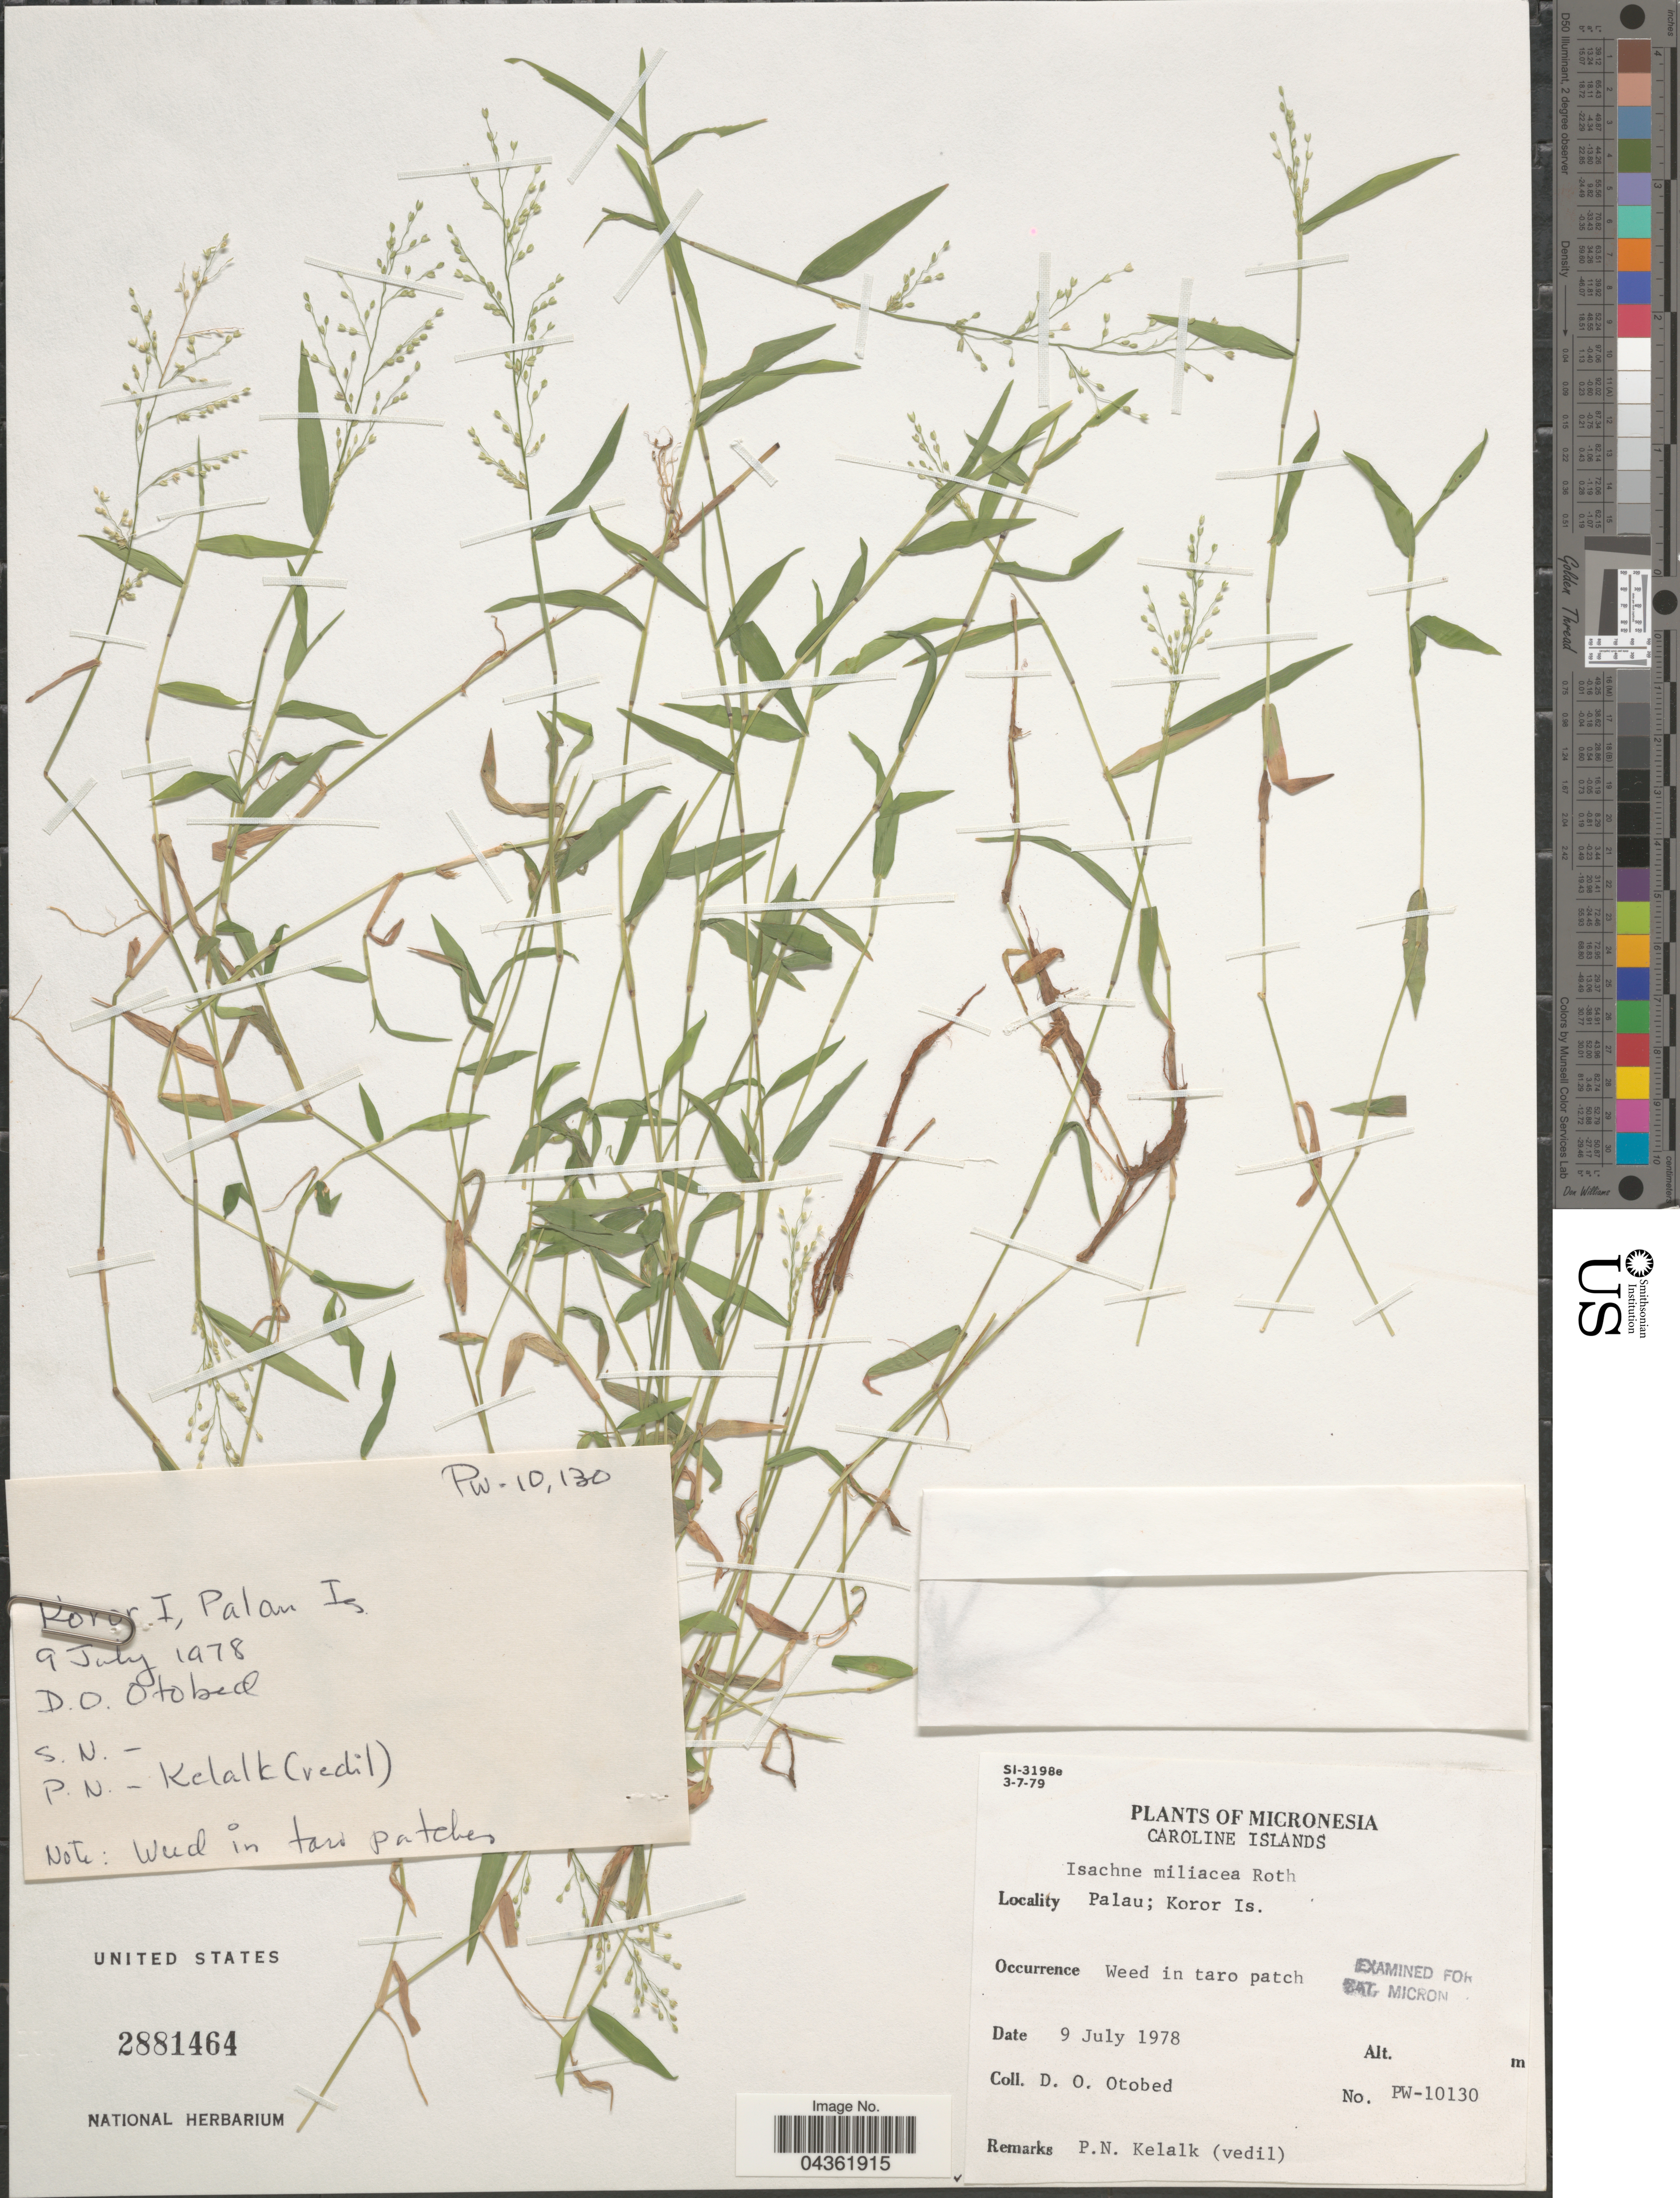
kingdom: Plantae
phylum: Tracheophyta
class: Liliopsida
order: Poales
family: Poaceae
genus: Isachne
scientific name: Isachne minutula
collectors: D. O. Otobed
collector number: PW-10130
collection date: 1978-07-09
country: Palau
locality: Micronesia. Caroline Islands. Palau; Koror Is.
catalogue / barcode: US 2881464